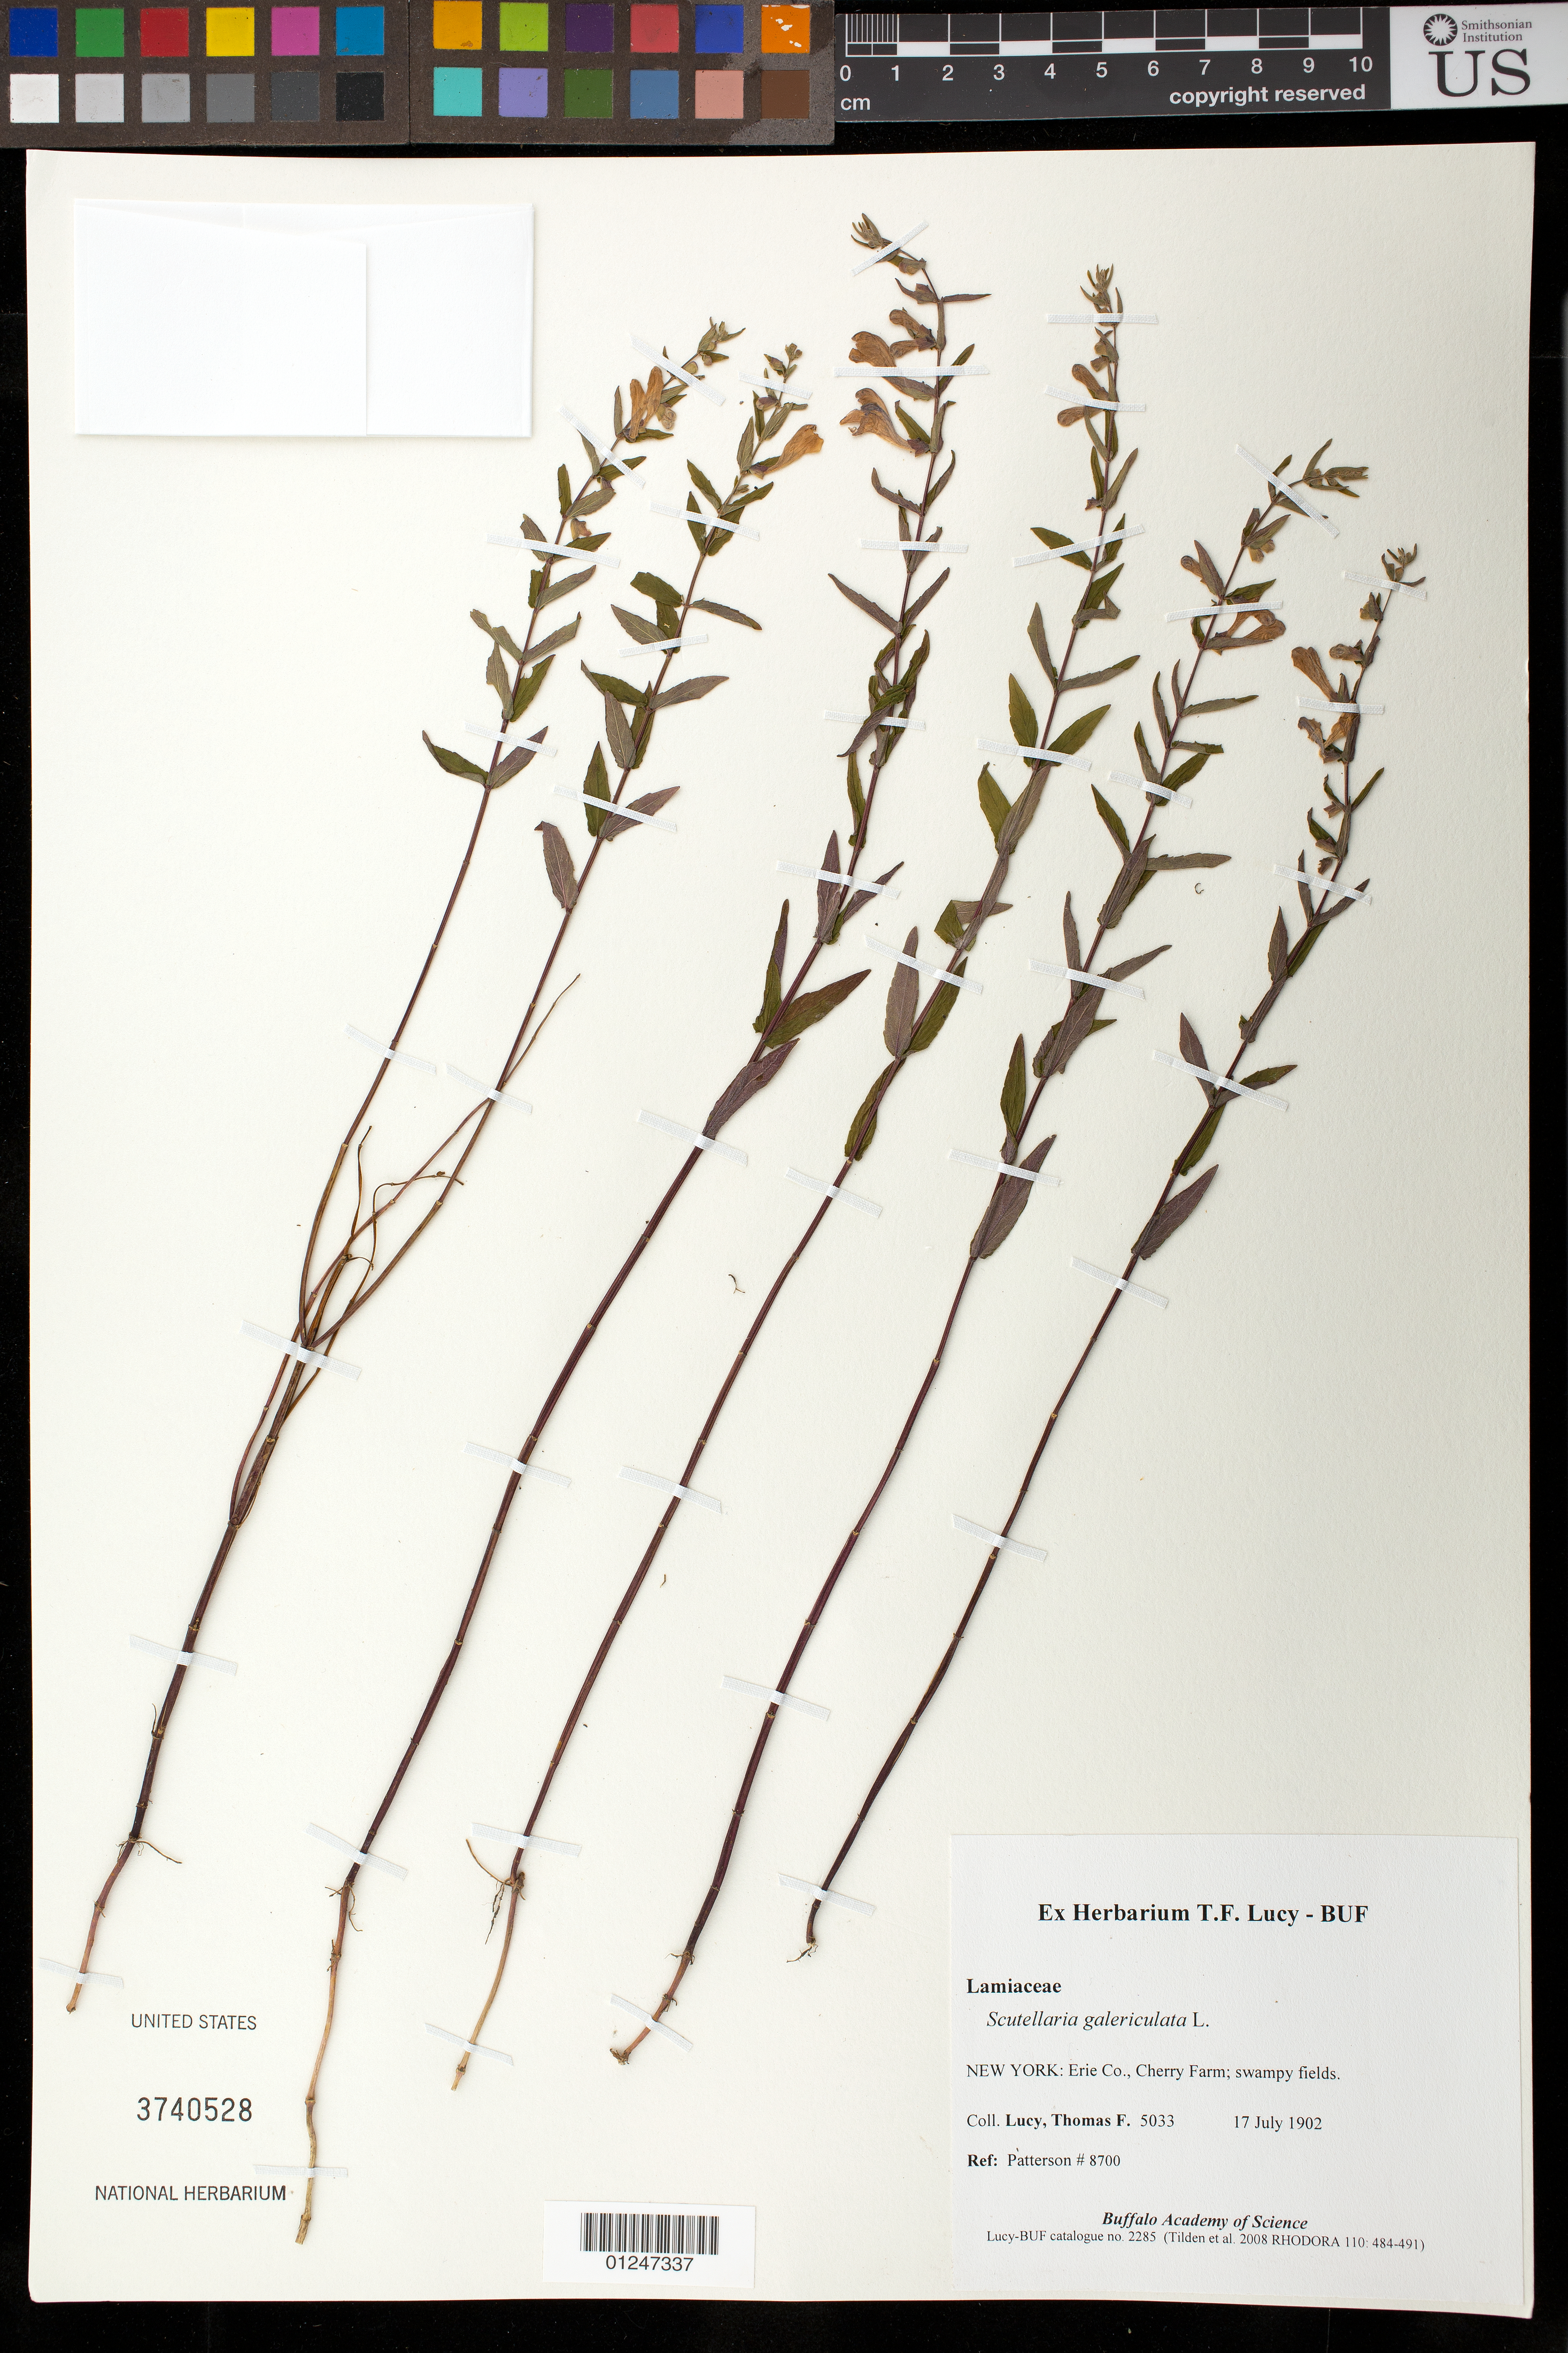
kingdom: Plantae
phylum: Tracheophyta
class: Magnoliopsida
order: Lamiales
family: Lamiaceae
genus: Scutellaria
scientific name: Scutellaria galericulata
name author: L.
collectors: T. Lucy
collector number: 5033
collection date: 1902-07-17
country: United States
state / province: New York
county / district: Erie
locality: Cherry Farm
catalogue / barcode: US 3740528